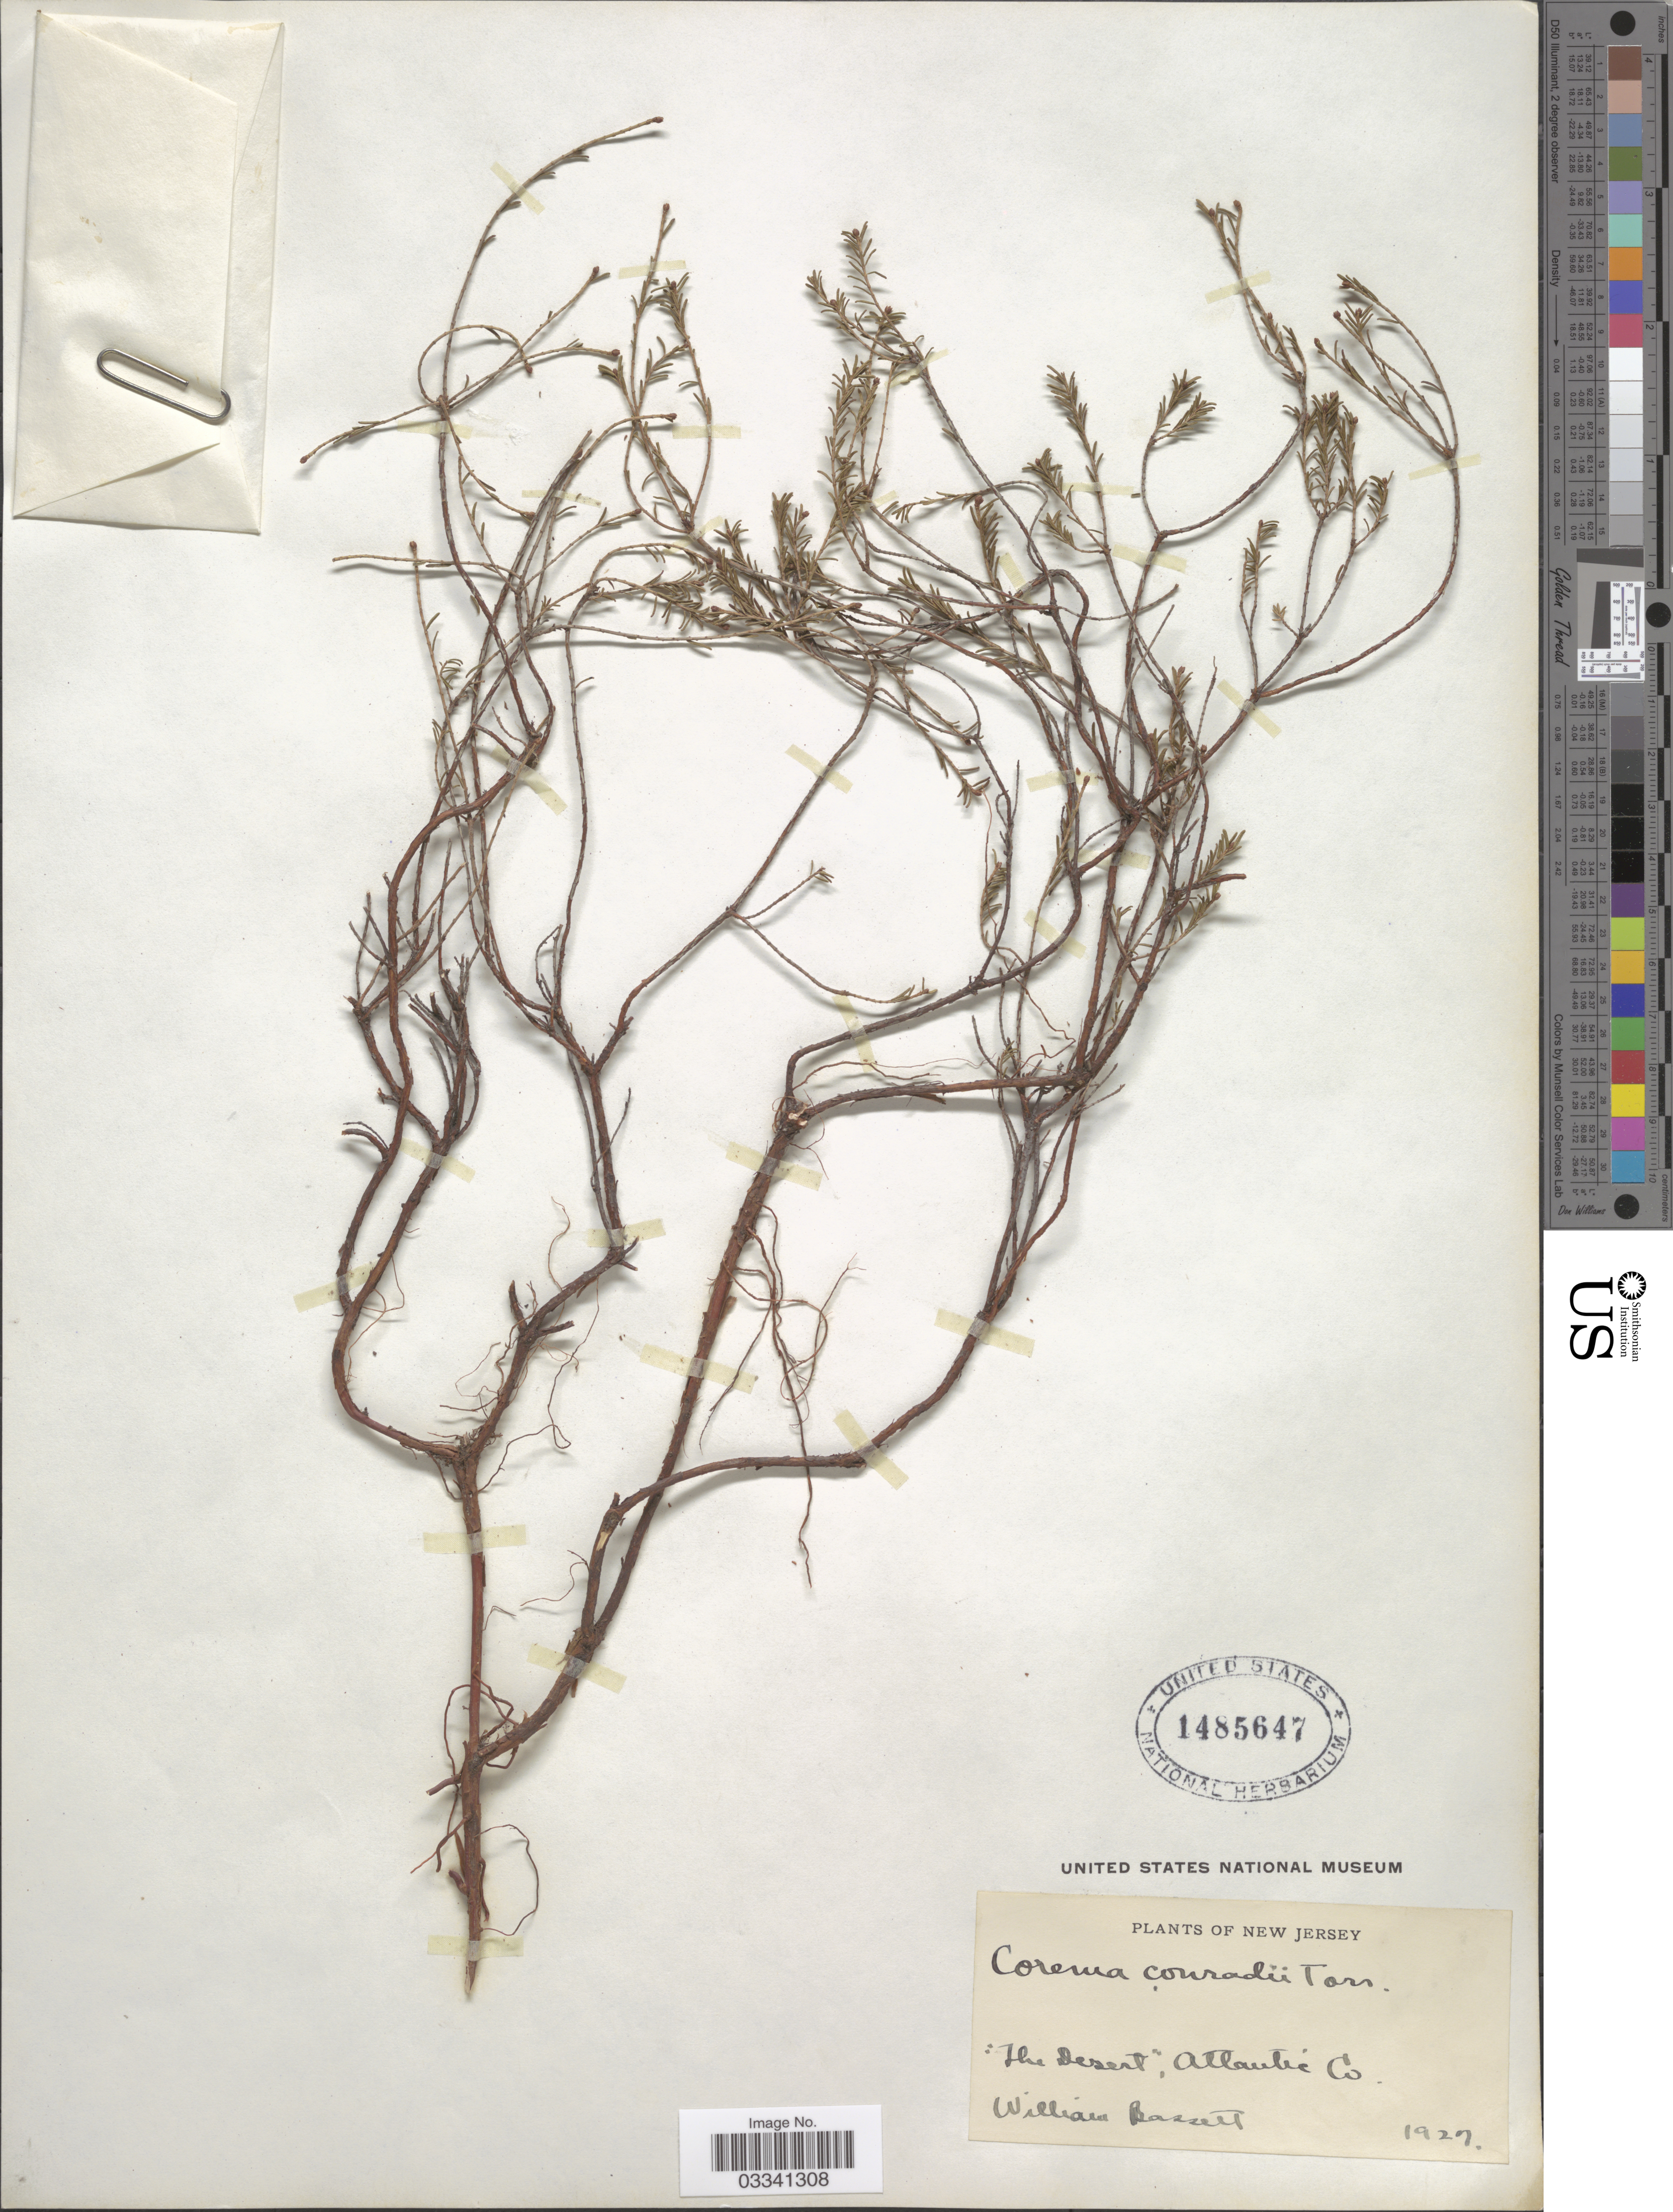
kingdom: Plantae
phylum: Tracheophyta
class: Magnoliopsida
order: Ericales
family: Ericaceae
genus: Corema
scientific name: Corema conradii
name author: Torr.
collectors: W. Bassett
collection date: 1927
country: United States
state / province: New Jersey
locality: The Desert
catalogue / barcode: US 1485647